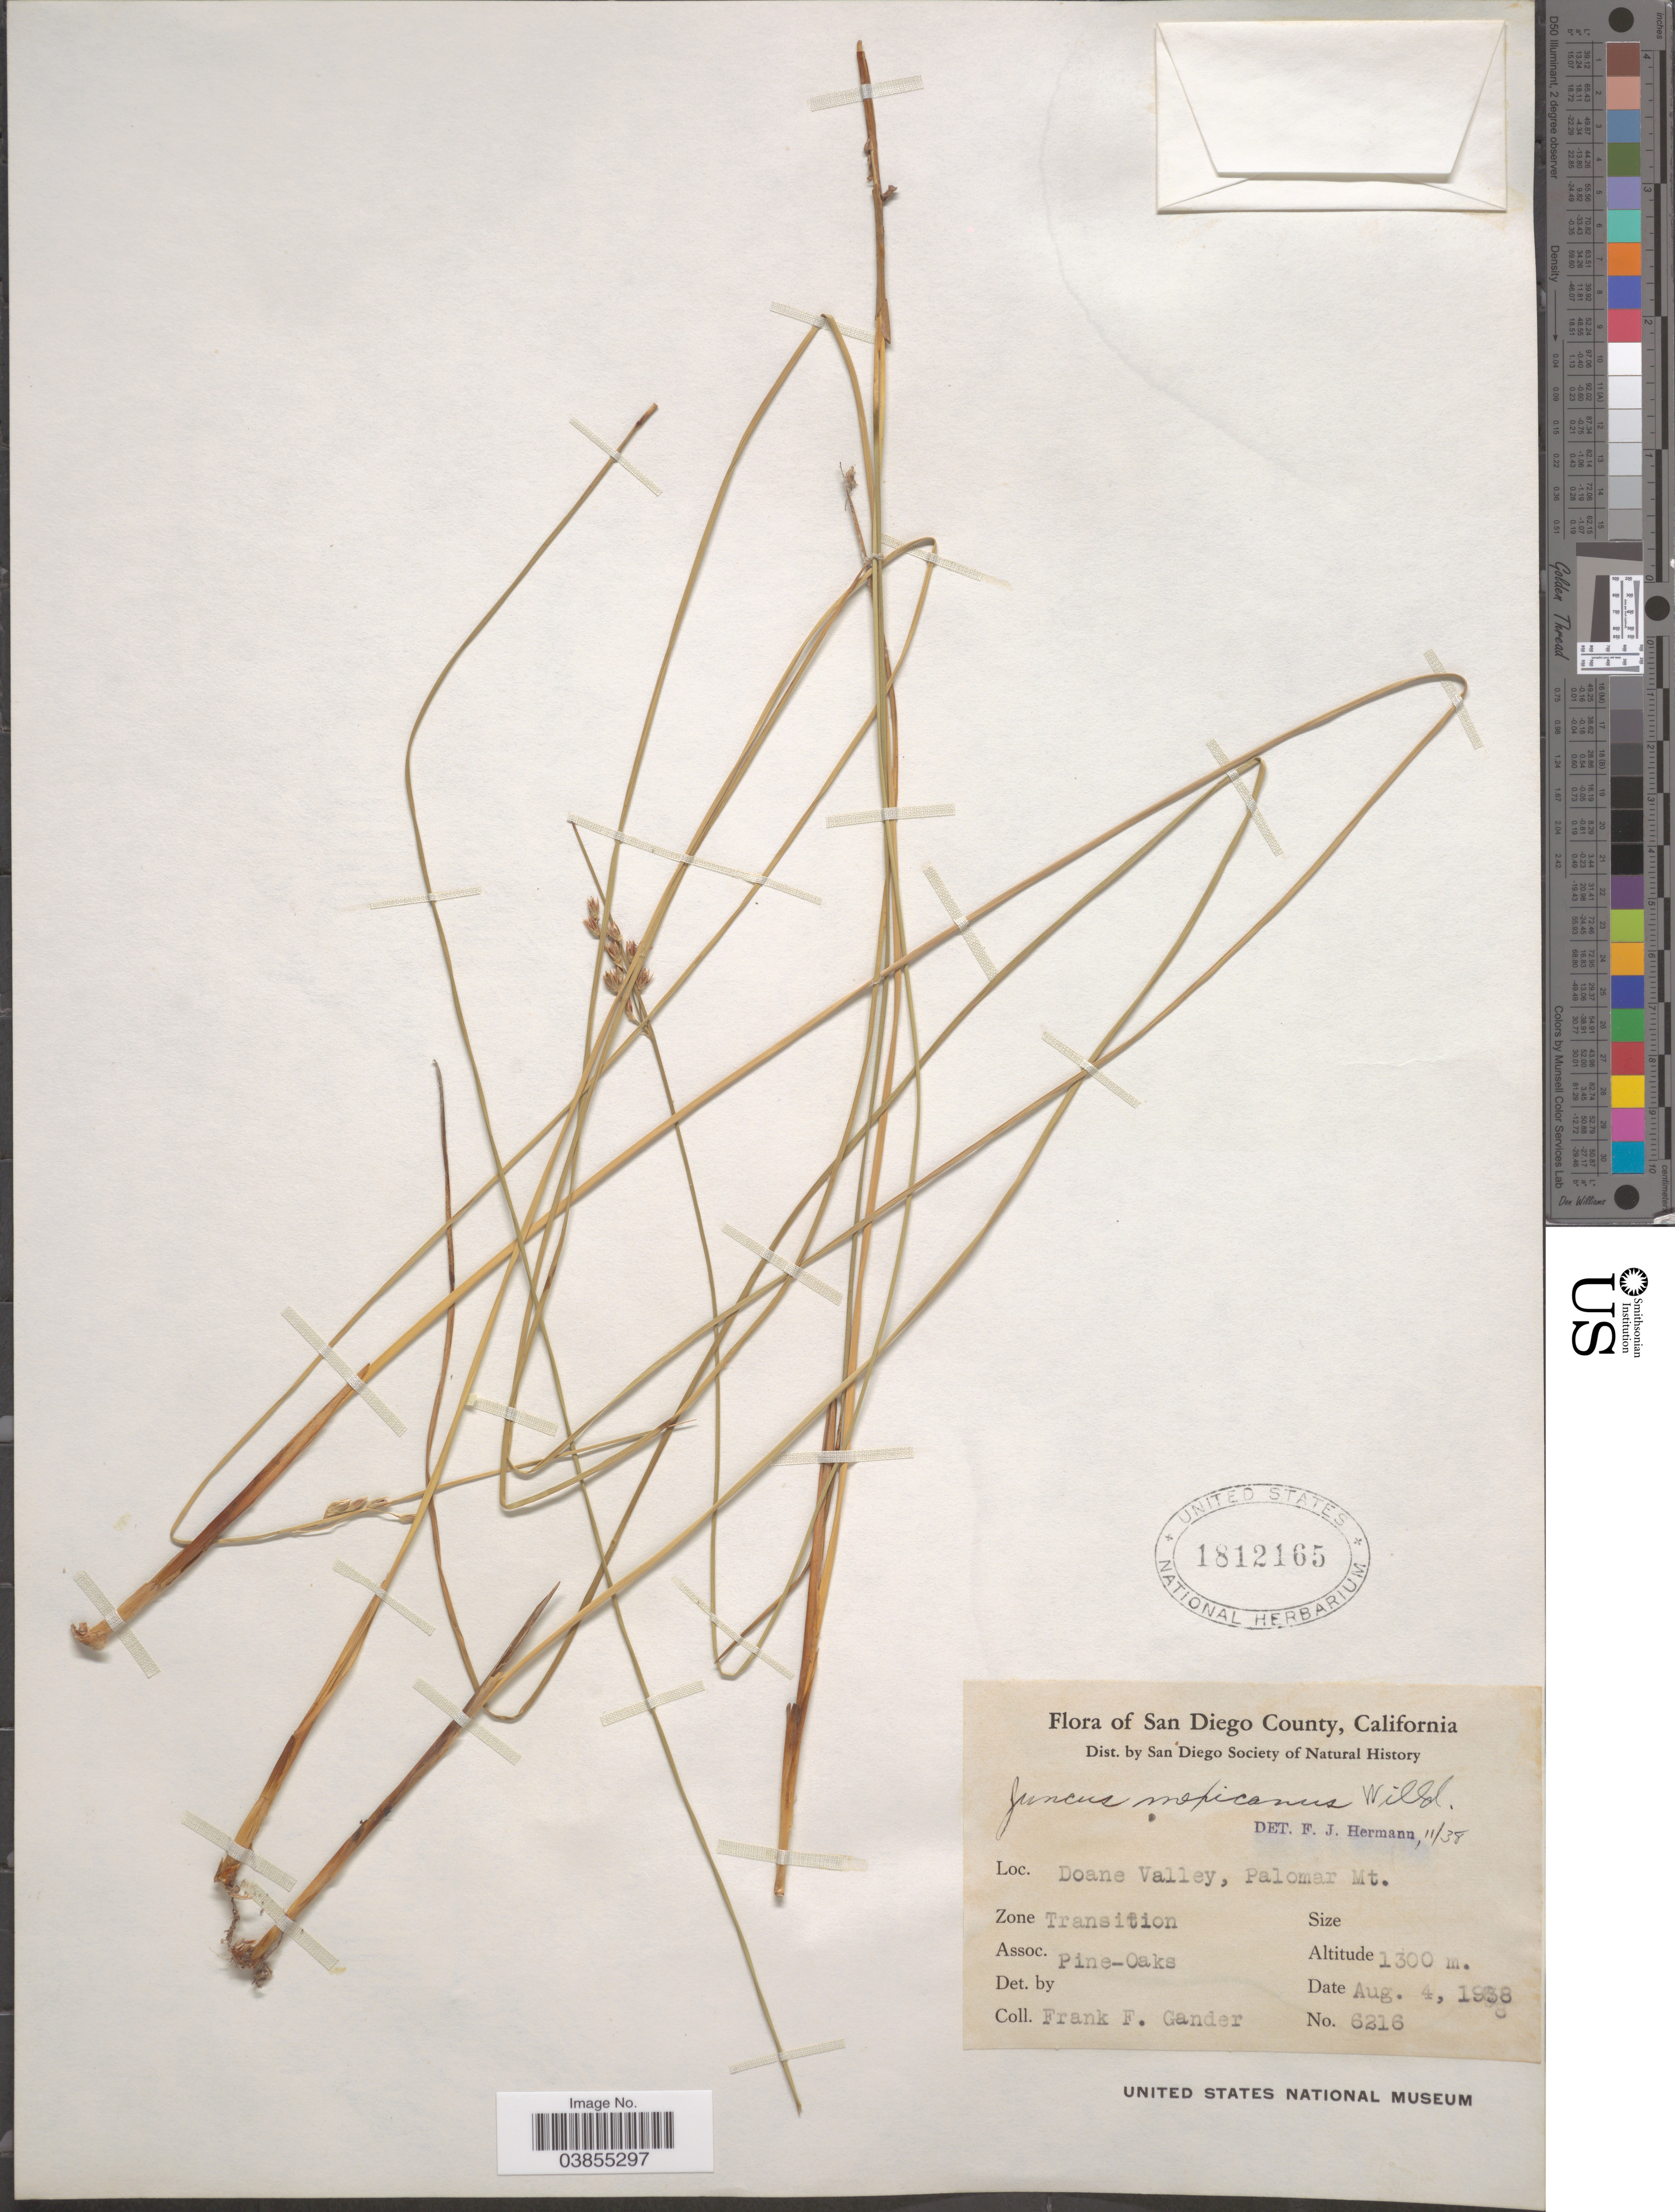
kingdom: Plantae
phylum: Tracheophyta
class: Liliopsida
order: Poales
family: Juncaceae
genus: Juncus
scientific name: Juncus mexicanus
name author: Willd. ex Schult. & Schult. f.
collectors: F. Gander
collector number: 6216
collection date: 1938-08-04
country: United States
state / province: California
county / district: San Diego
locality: San Diego County. Doane Valley, Palomar Mt. Zone Transition.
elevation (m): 1300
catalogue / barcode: US 1812165